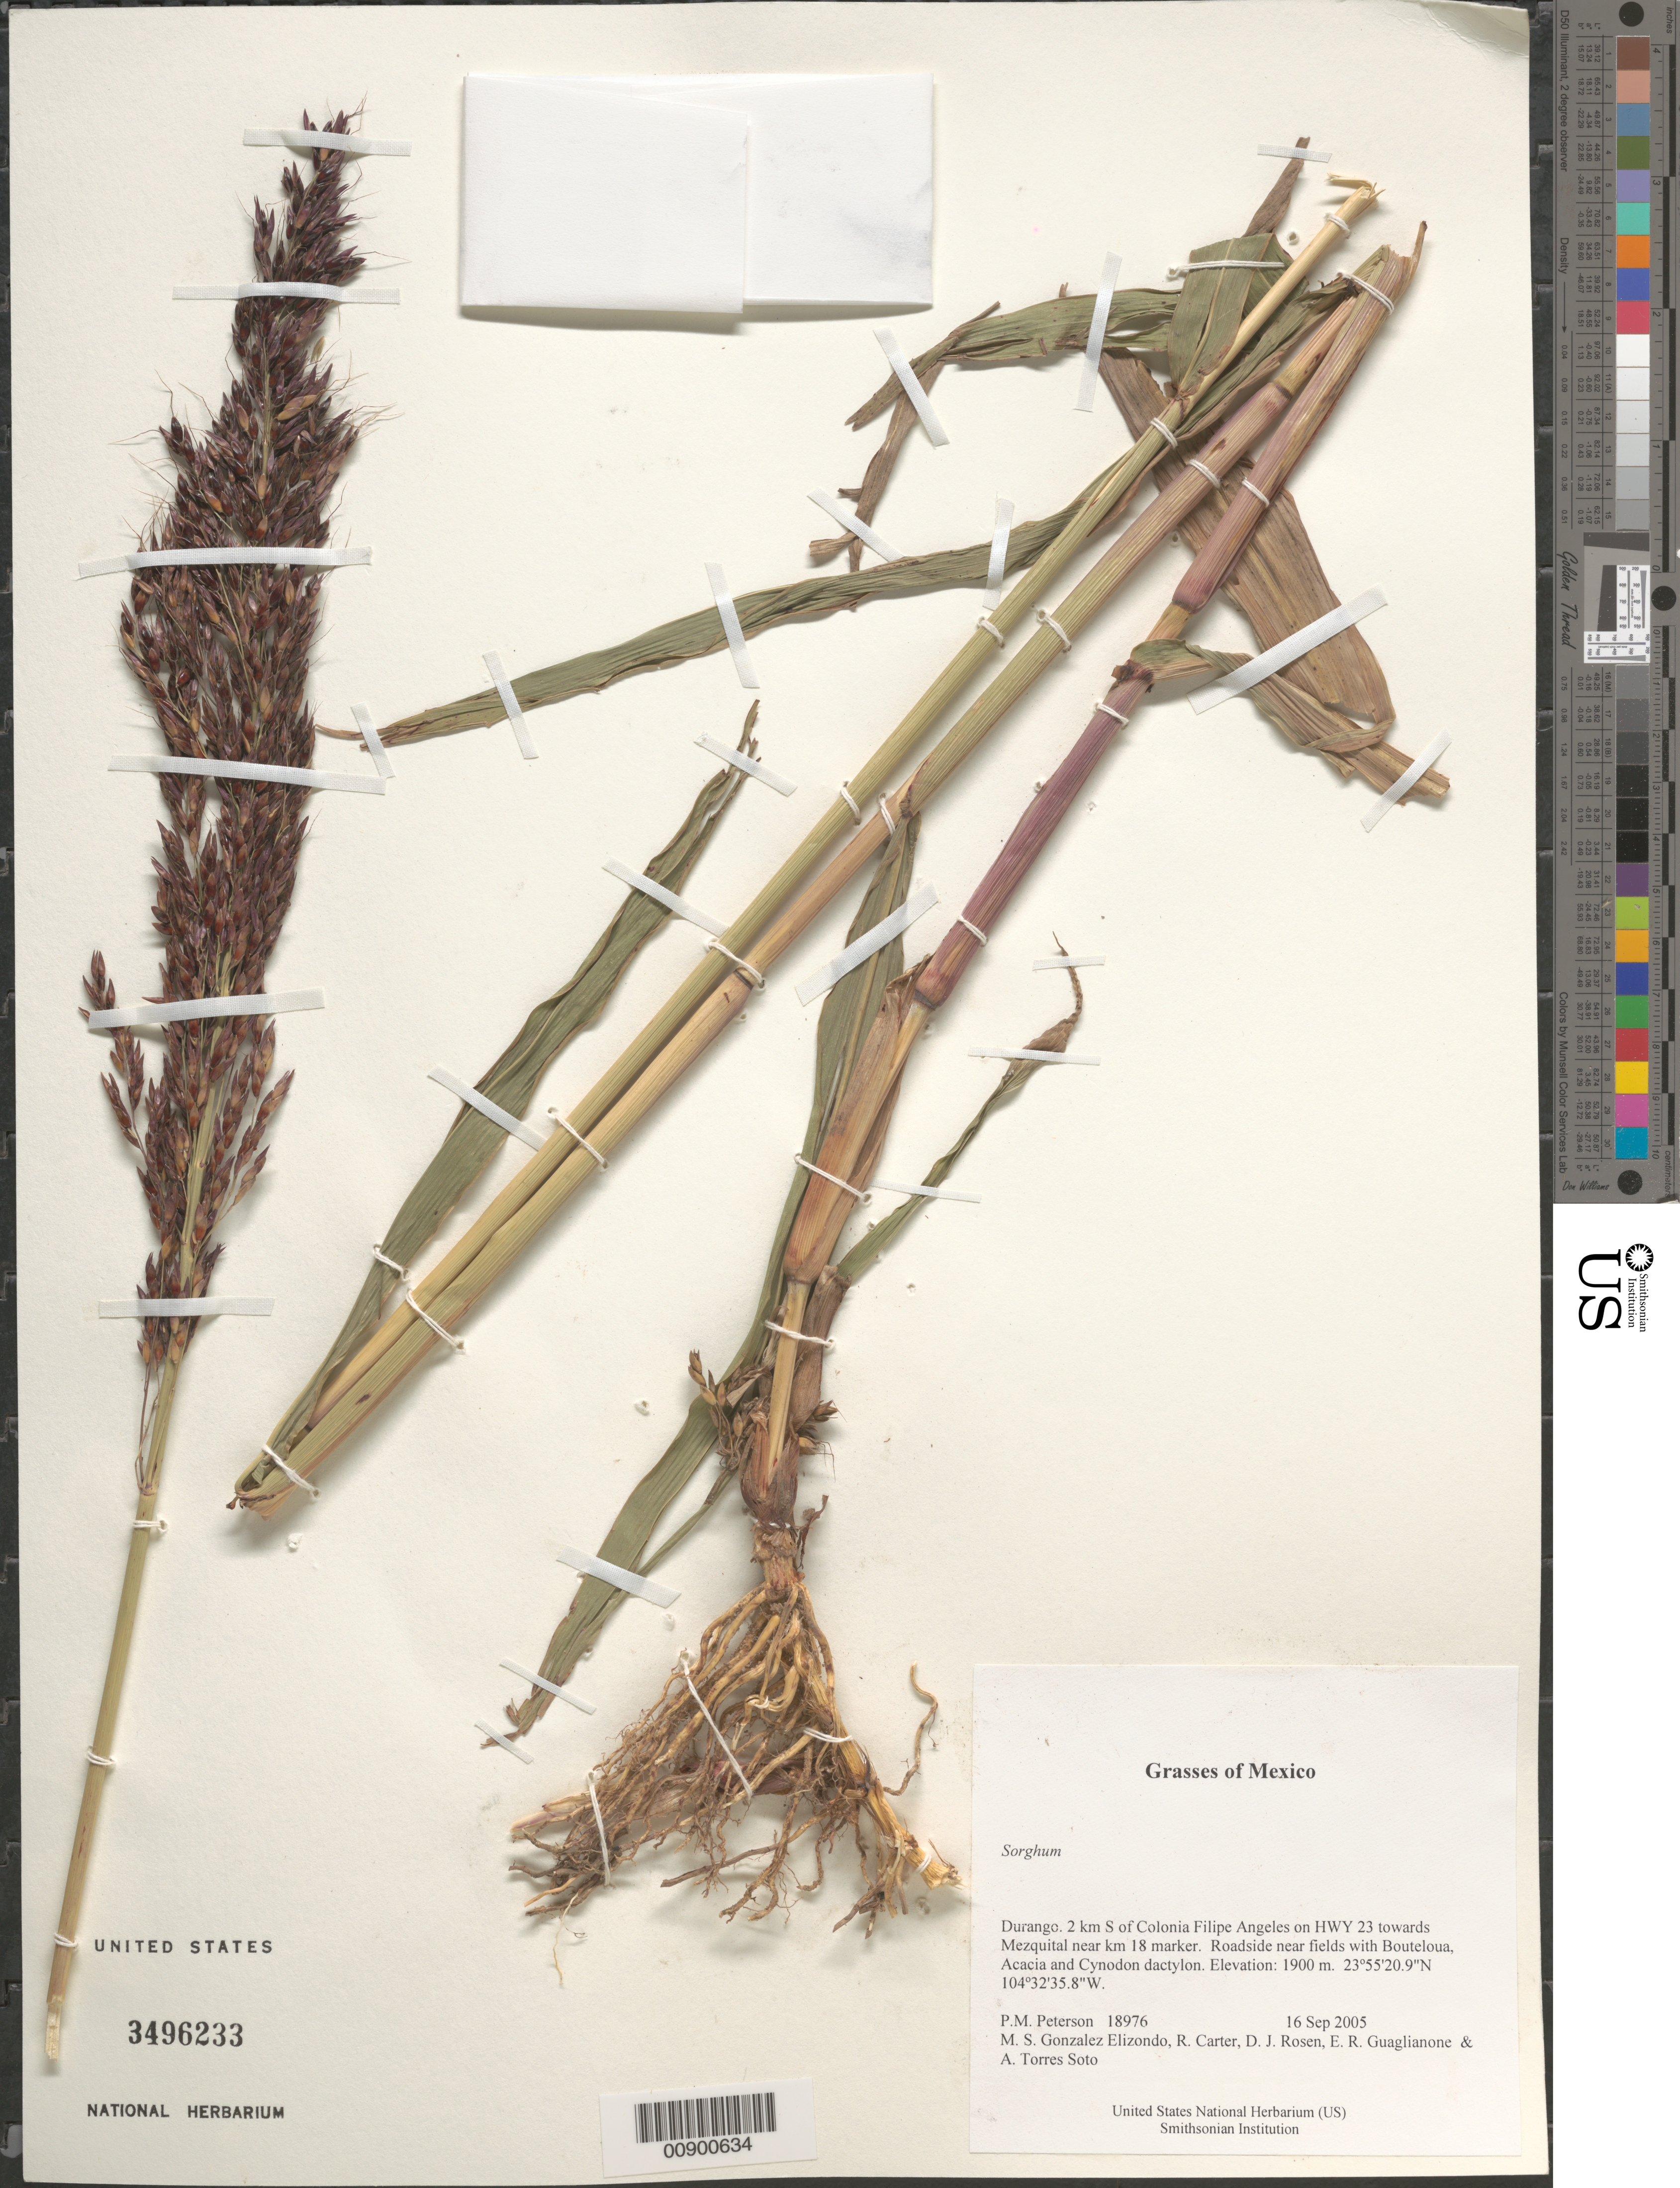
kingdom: Plantae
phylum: Tracheophyta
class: Liliopsida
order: Poales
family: Poaceae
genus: Sorghum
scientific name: Sorghum halepense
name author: (L.) Pers.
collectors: P. M. Peterson, M. S. González-Elizondo, R. Carter, D. J. Rosen, E. R. Guaglianone & A. Torres Soto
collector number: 18976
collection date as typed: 16 Sep 2005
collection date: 2005-09-16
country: Mexico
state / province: Durango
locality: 2 km S of Colonia Filipe Angeles on HWY 23 towards Mezquital near km 18 marker. Roadside near fields with Bouteloua, Acacia and Cynodon dactylon.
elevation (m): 1900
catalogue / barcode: US 3496233